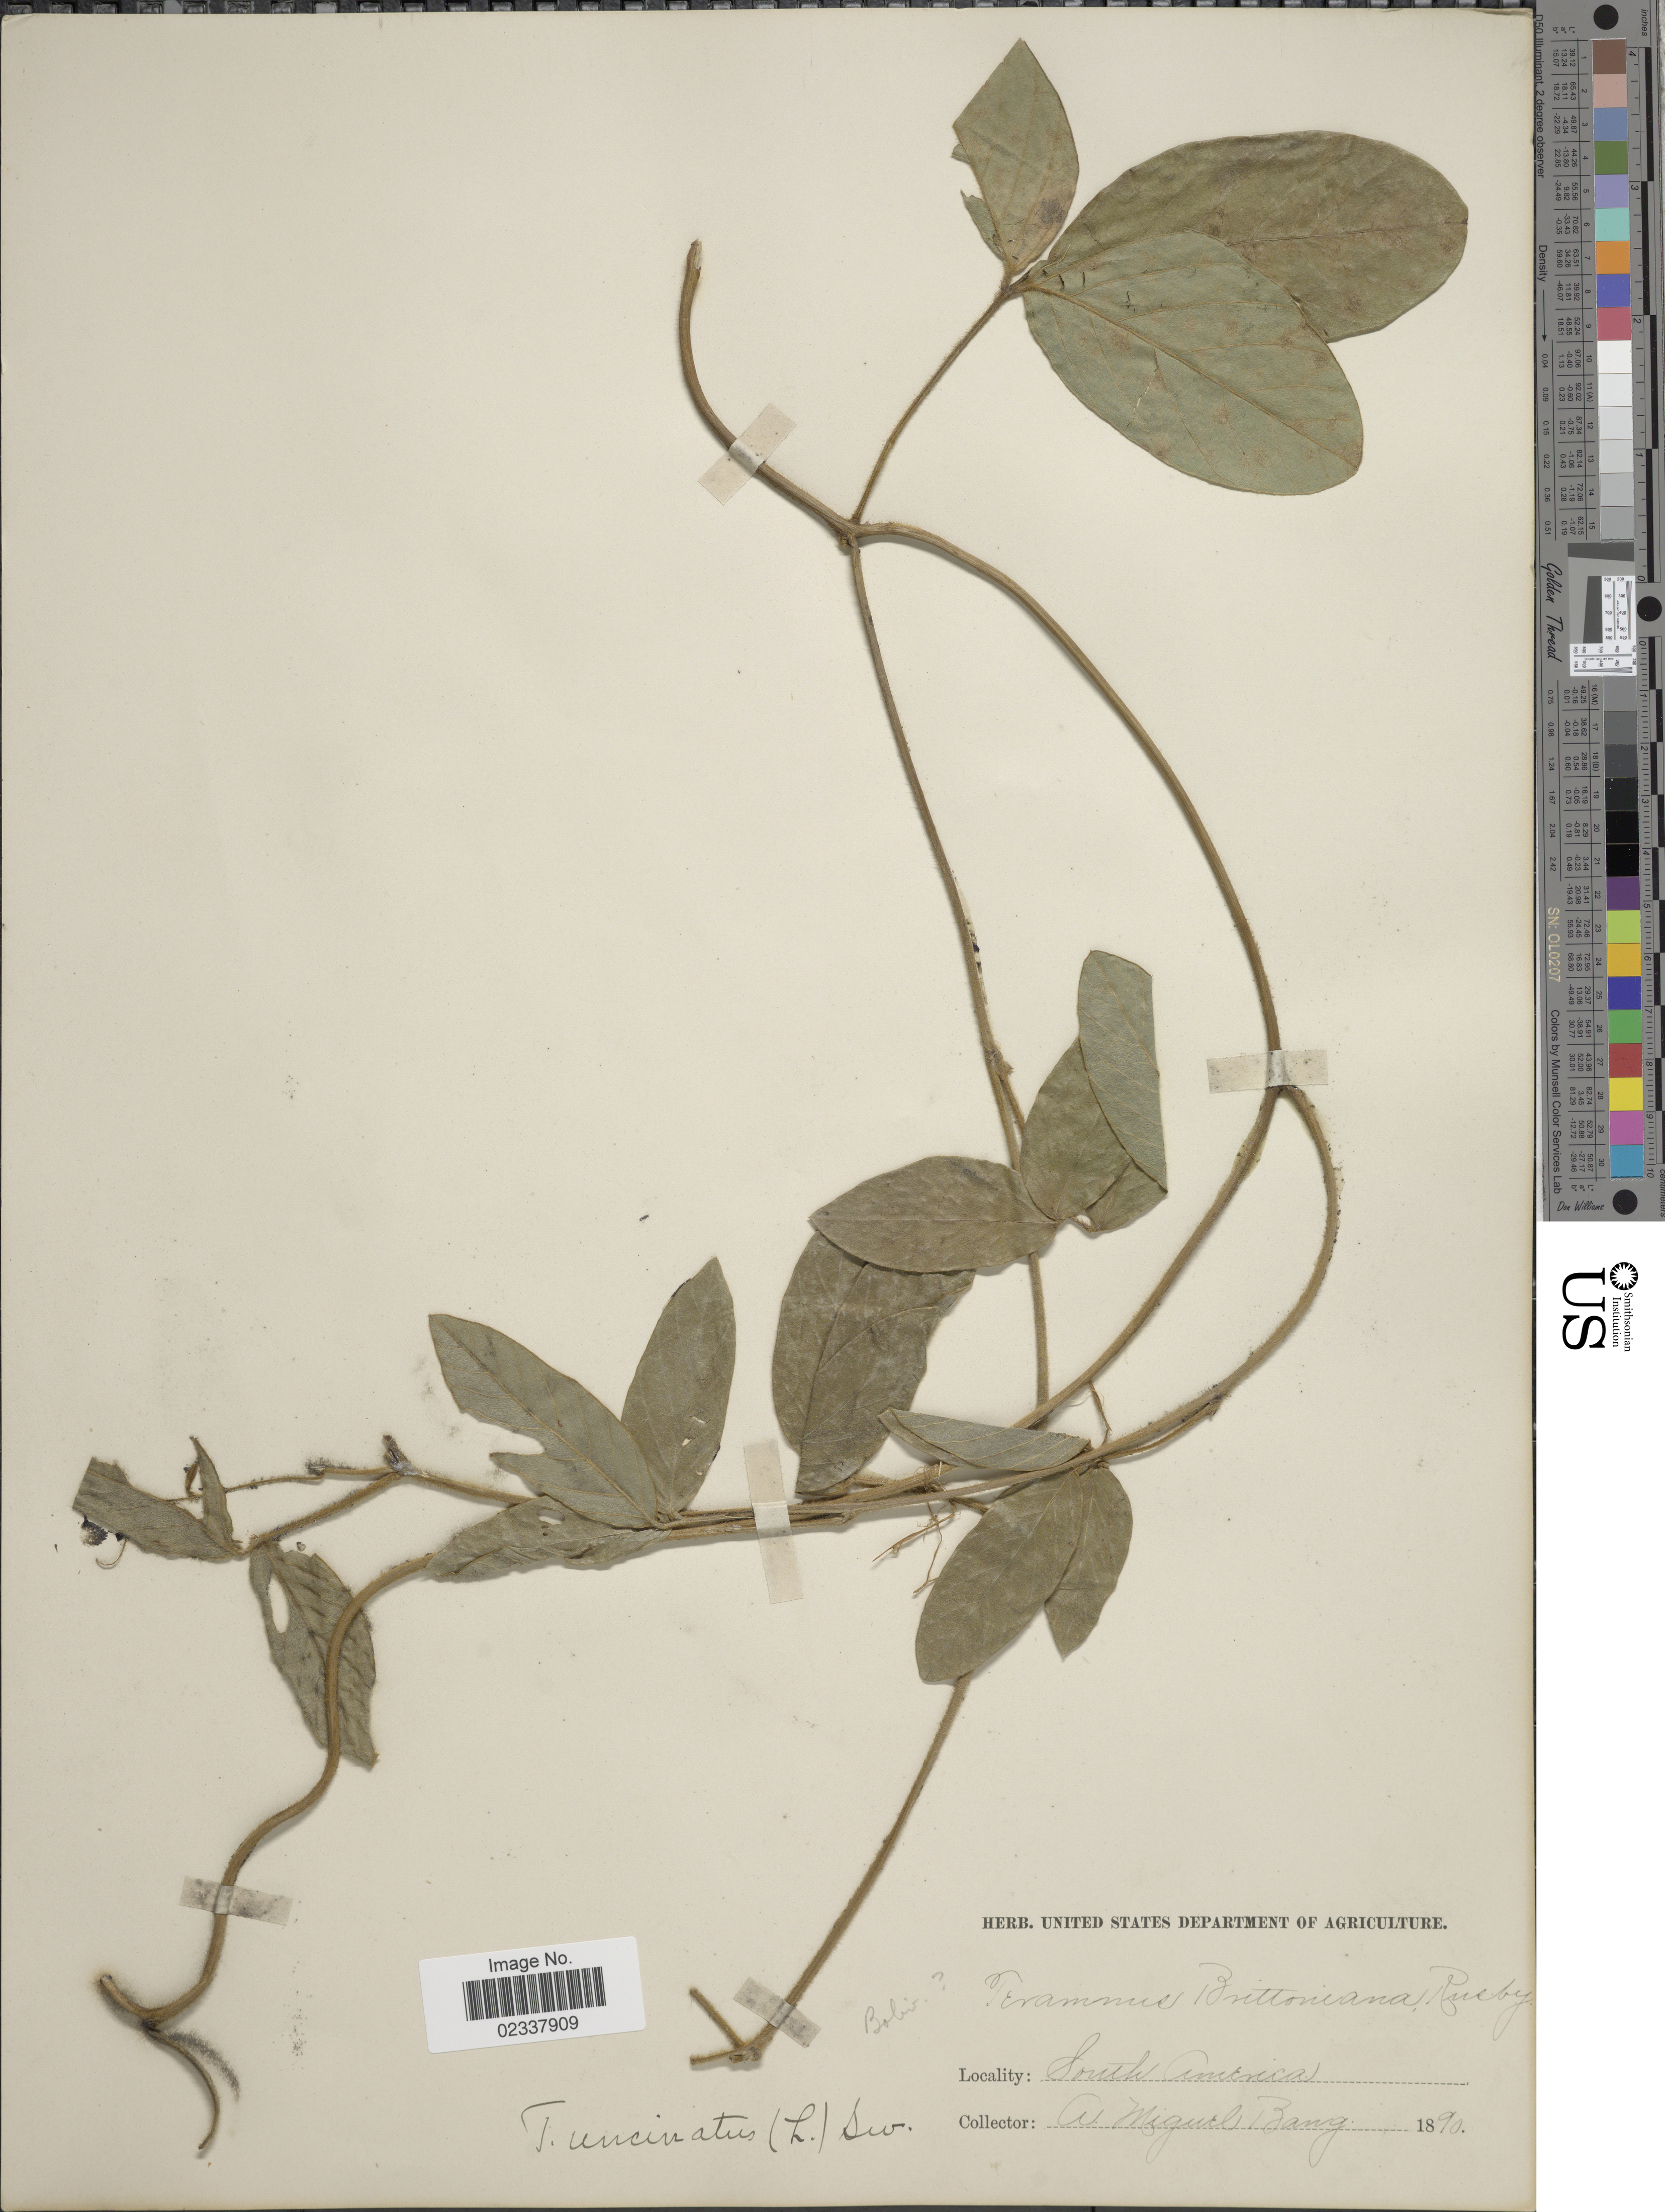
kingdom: Plantae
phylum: Tracheophyta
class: Magnoliopsida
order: Fabales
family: Fabaceae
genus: Teramnus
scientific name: Teramnus uncinatus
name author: (L.) Sw.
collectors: M. Bang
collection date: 1890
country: Bolivia